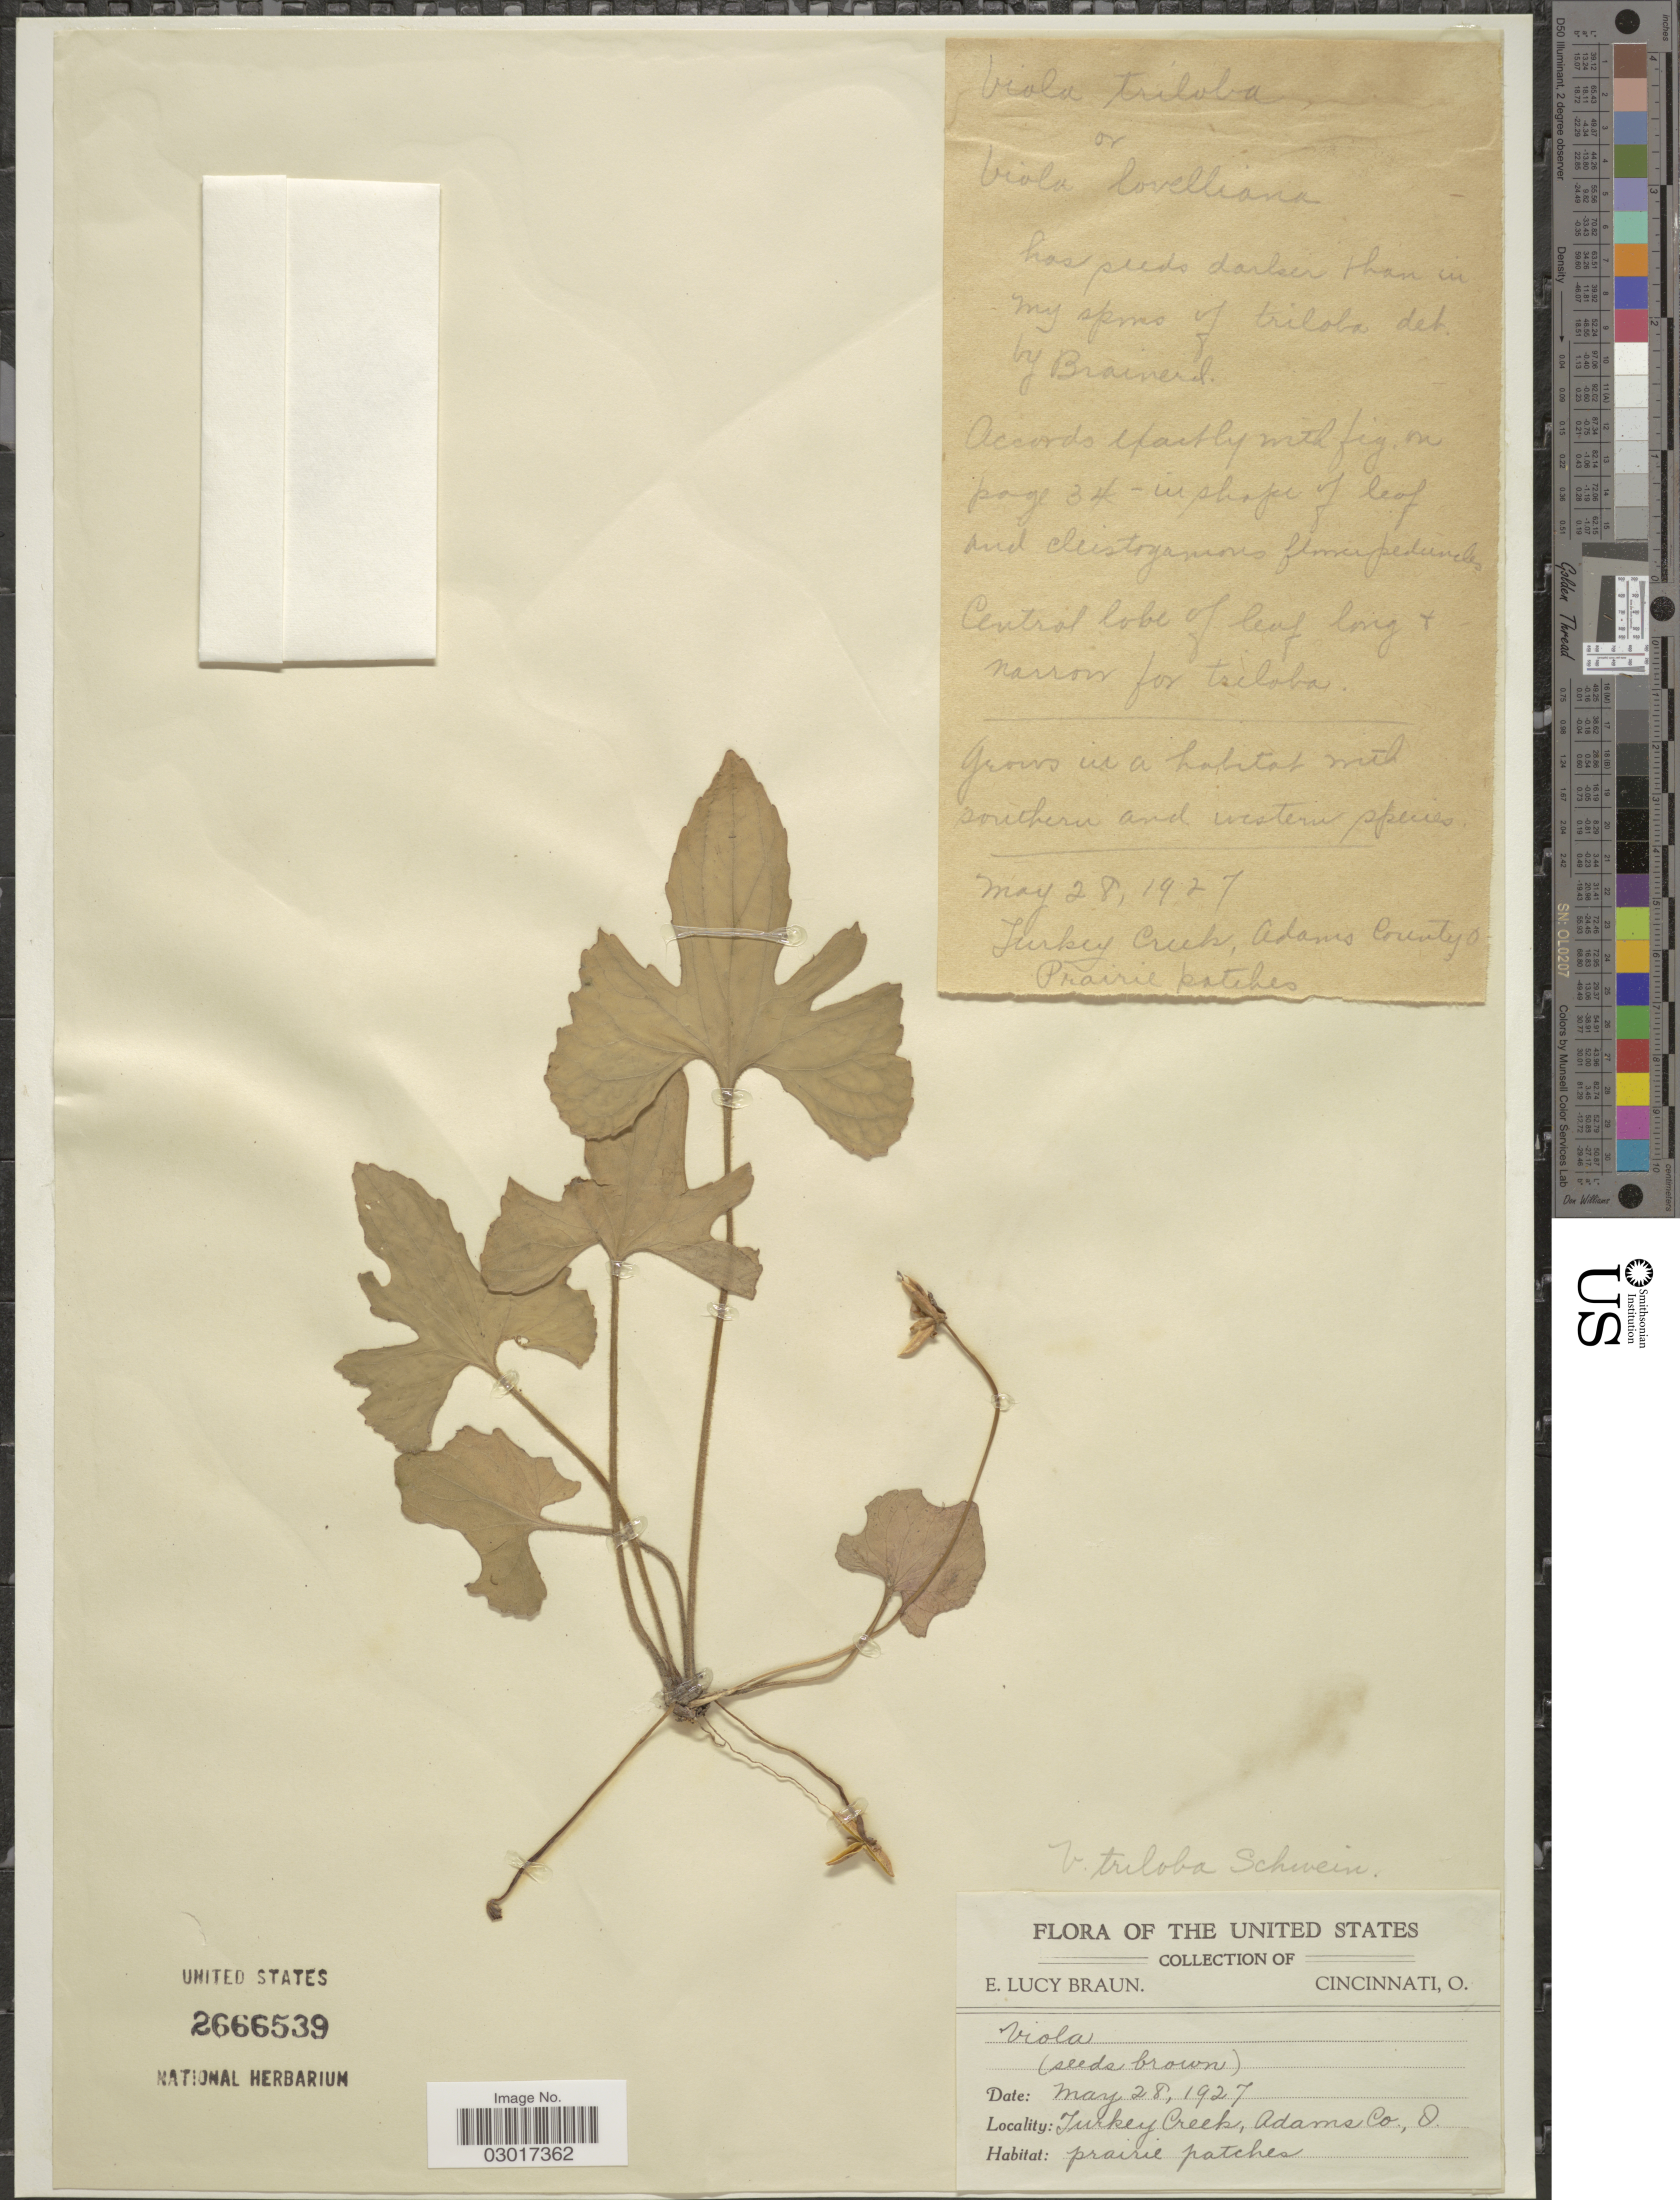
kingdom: Plantae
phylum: Tracheophyta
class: Magnoliopsida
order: Malpighiales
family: Violaceae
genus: Viola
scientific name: Viola triloba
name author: Schwein.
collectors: E. L. Braun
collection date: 1927-05-28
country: United States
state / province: Ohio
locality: Turkey Creek, Adams Co.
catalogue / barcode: US 2666539